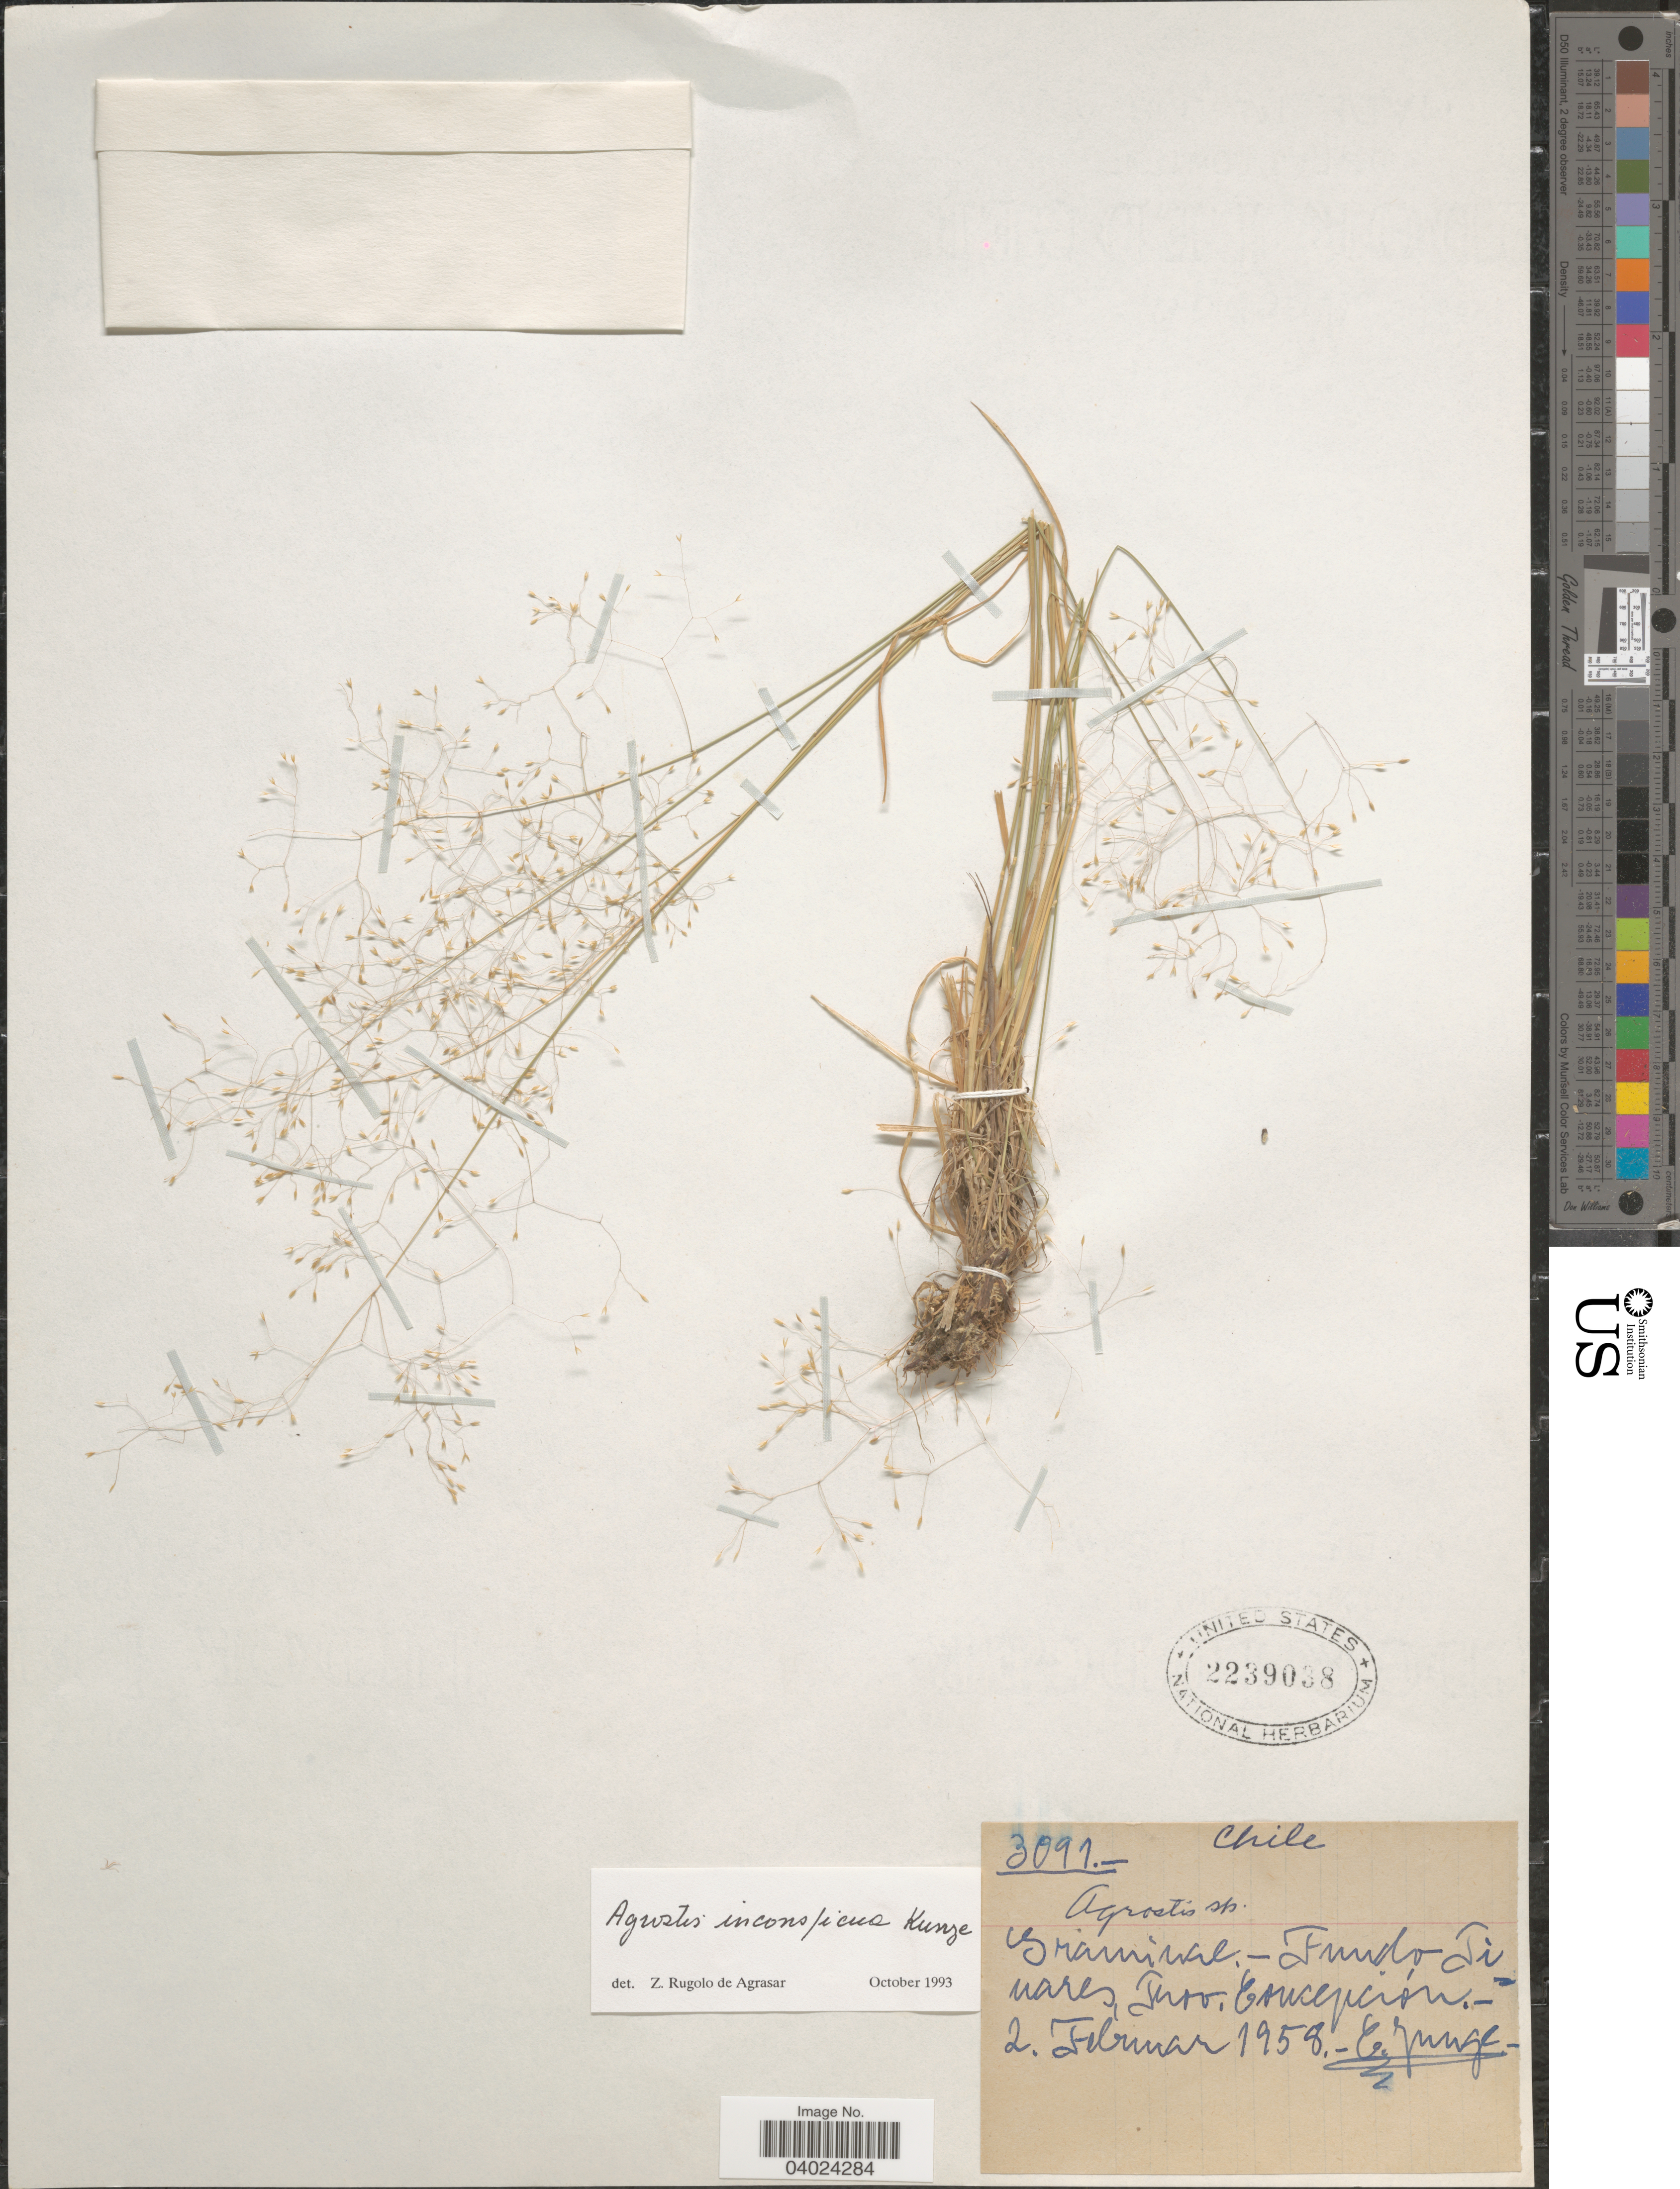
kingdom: Plantae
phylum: Tracheophyta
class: Liliopsida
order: Poales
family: Poaceae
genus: Agrostis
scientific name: Agrostis inconspicua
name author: Kunze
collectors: E. Junge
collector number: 3091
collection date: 1958-02-02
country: Chile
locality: Fundo Tinares, Prov. Concepción.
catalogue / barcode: US 2239038